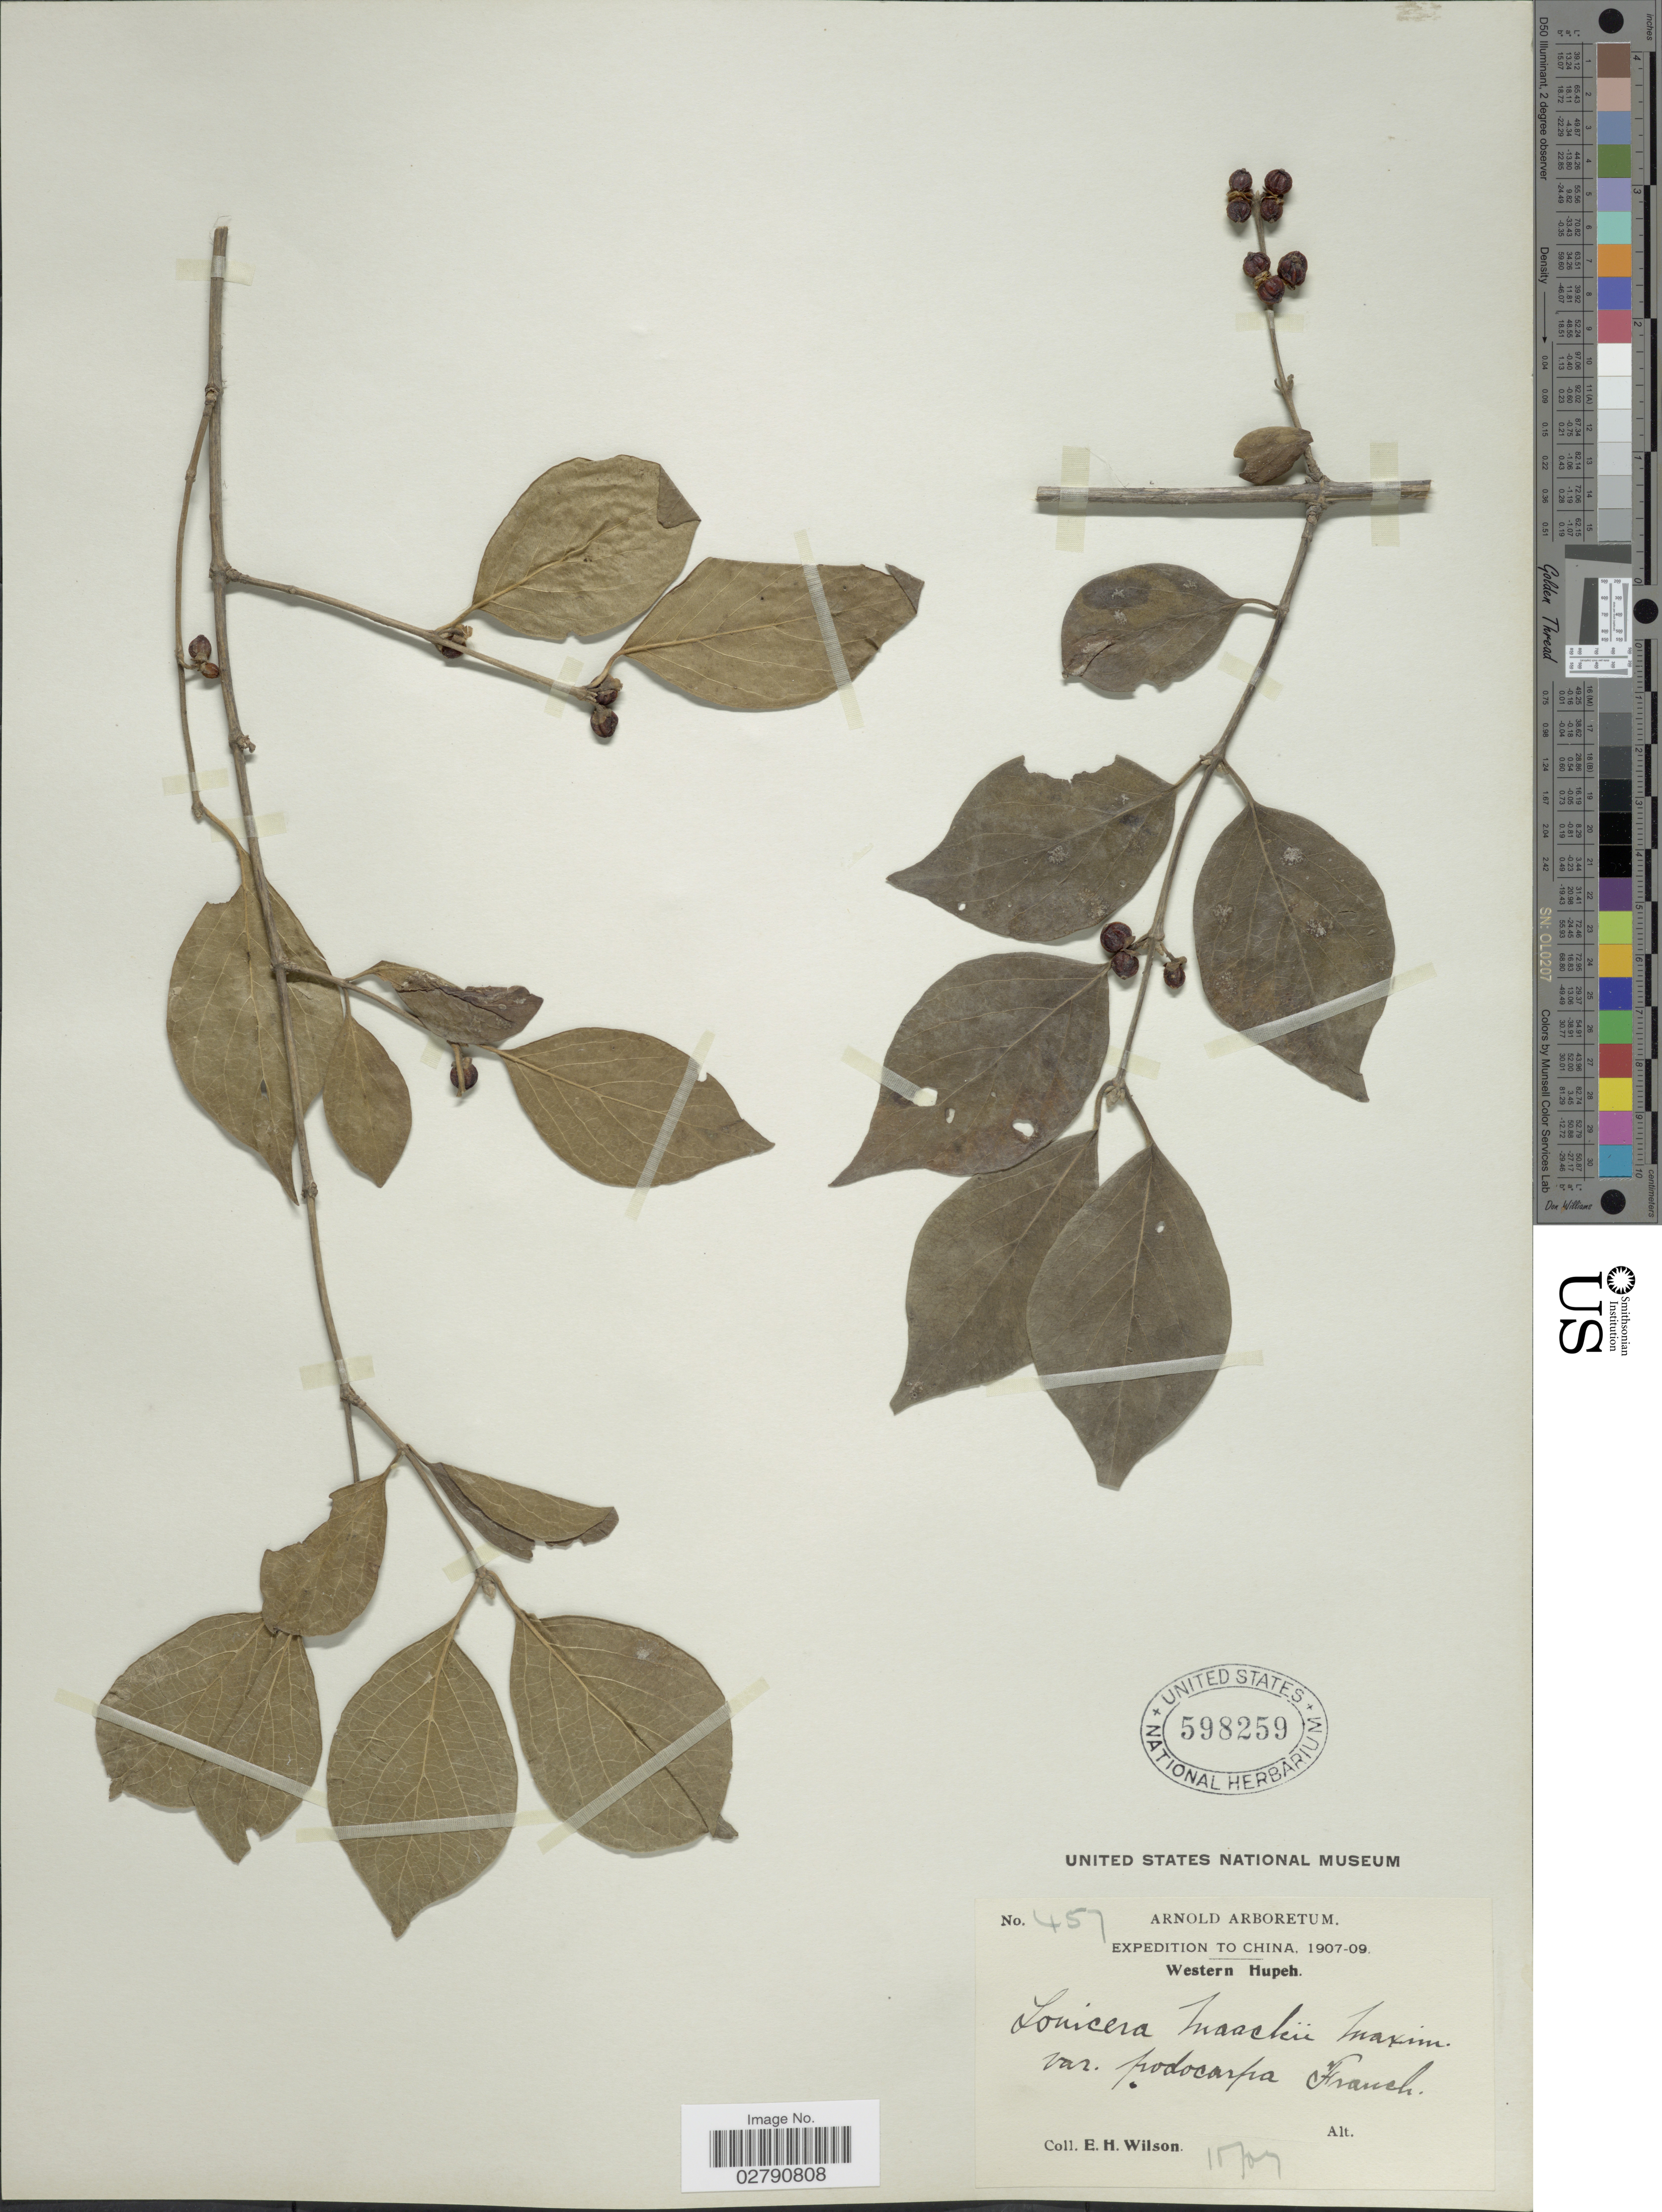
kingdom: Plantae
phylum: Tracheophyta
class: Magnoliopsida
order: Dipsacales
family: Caprifoliaceae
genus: Lonicera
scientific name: Lonicera maackii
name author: (Rupr.) Maxim.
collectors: E. Wilson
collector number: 457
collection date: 1907-10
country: China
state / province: Hubei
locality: Western Hupeh.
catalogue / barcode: US 598259